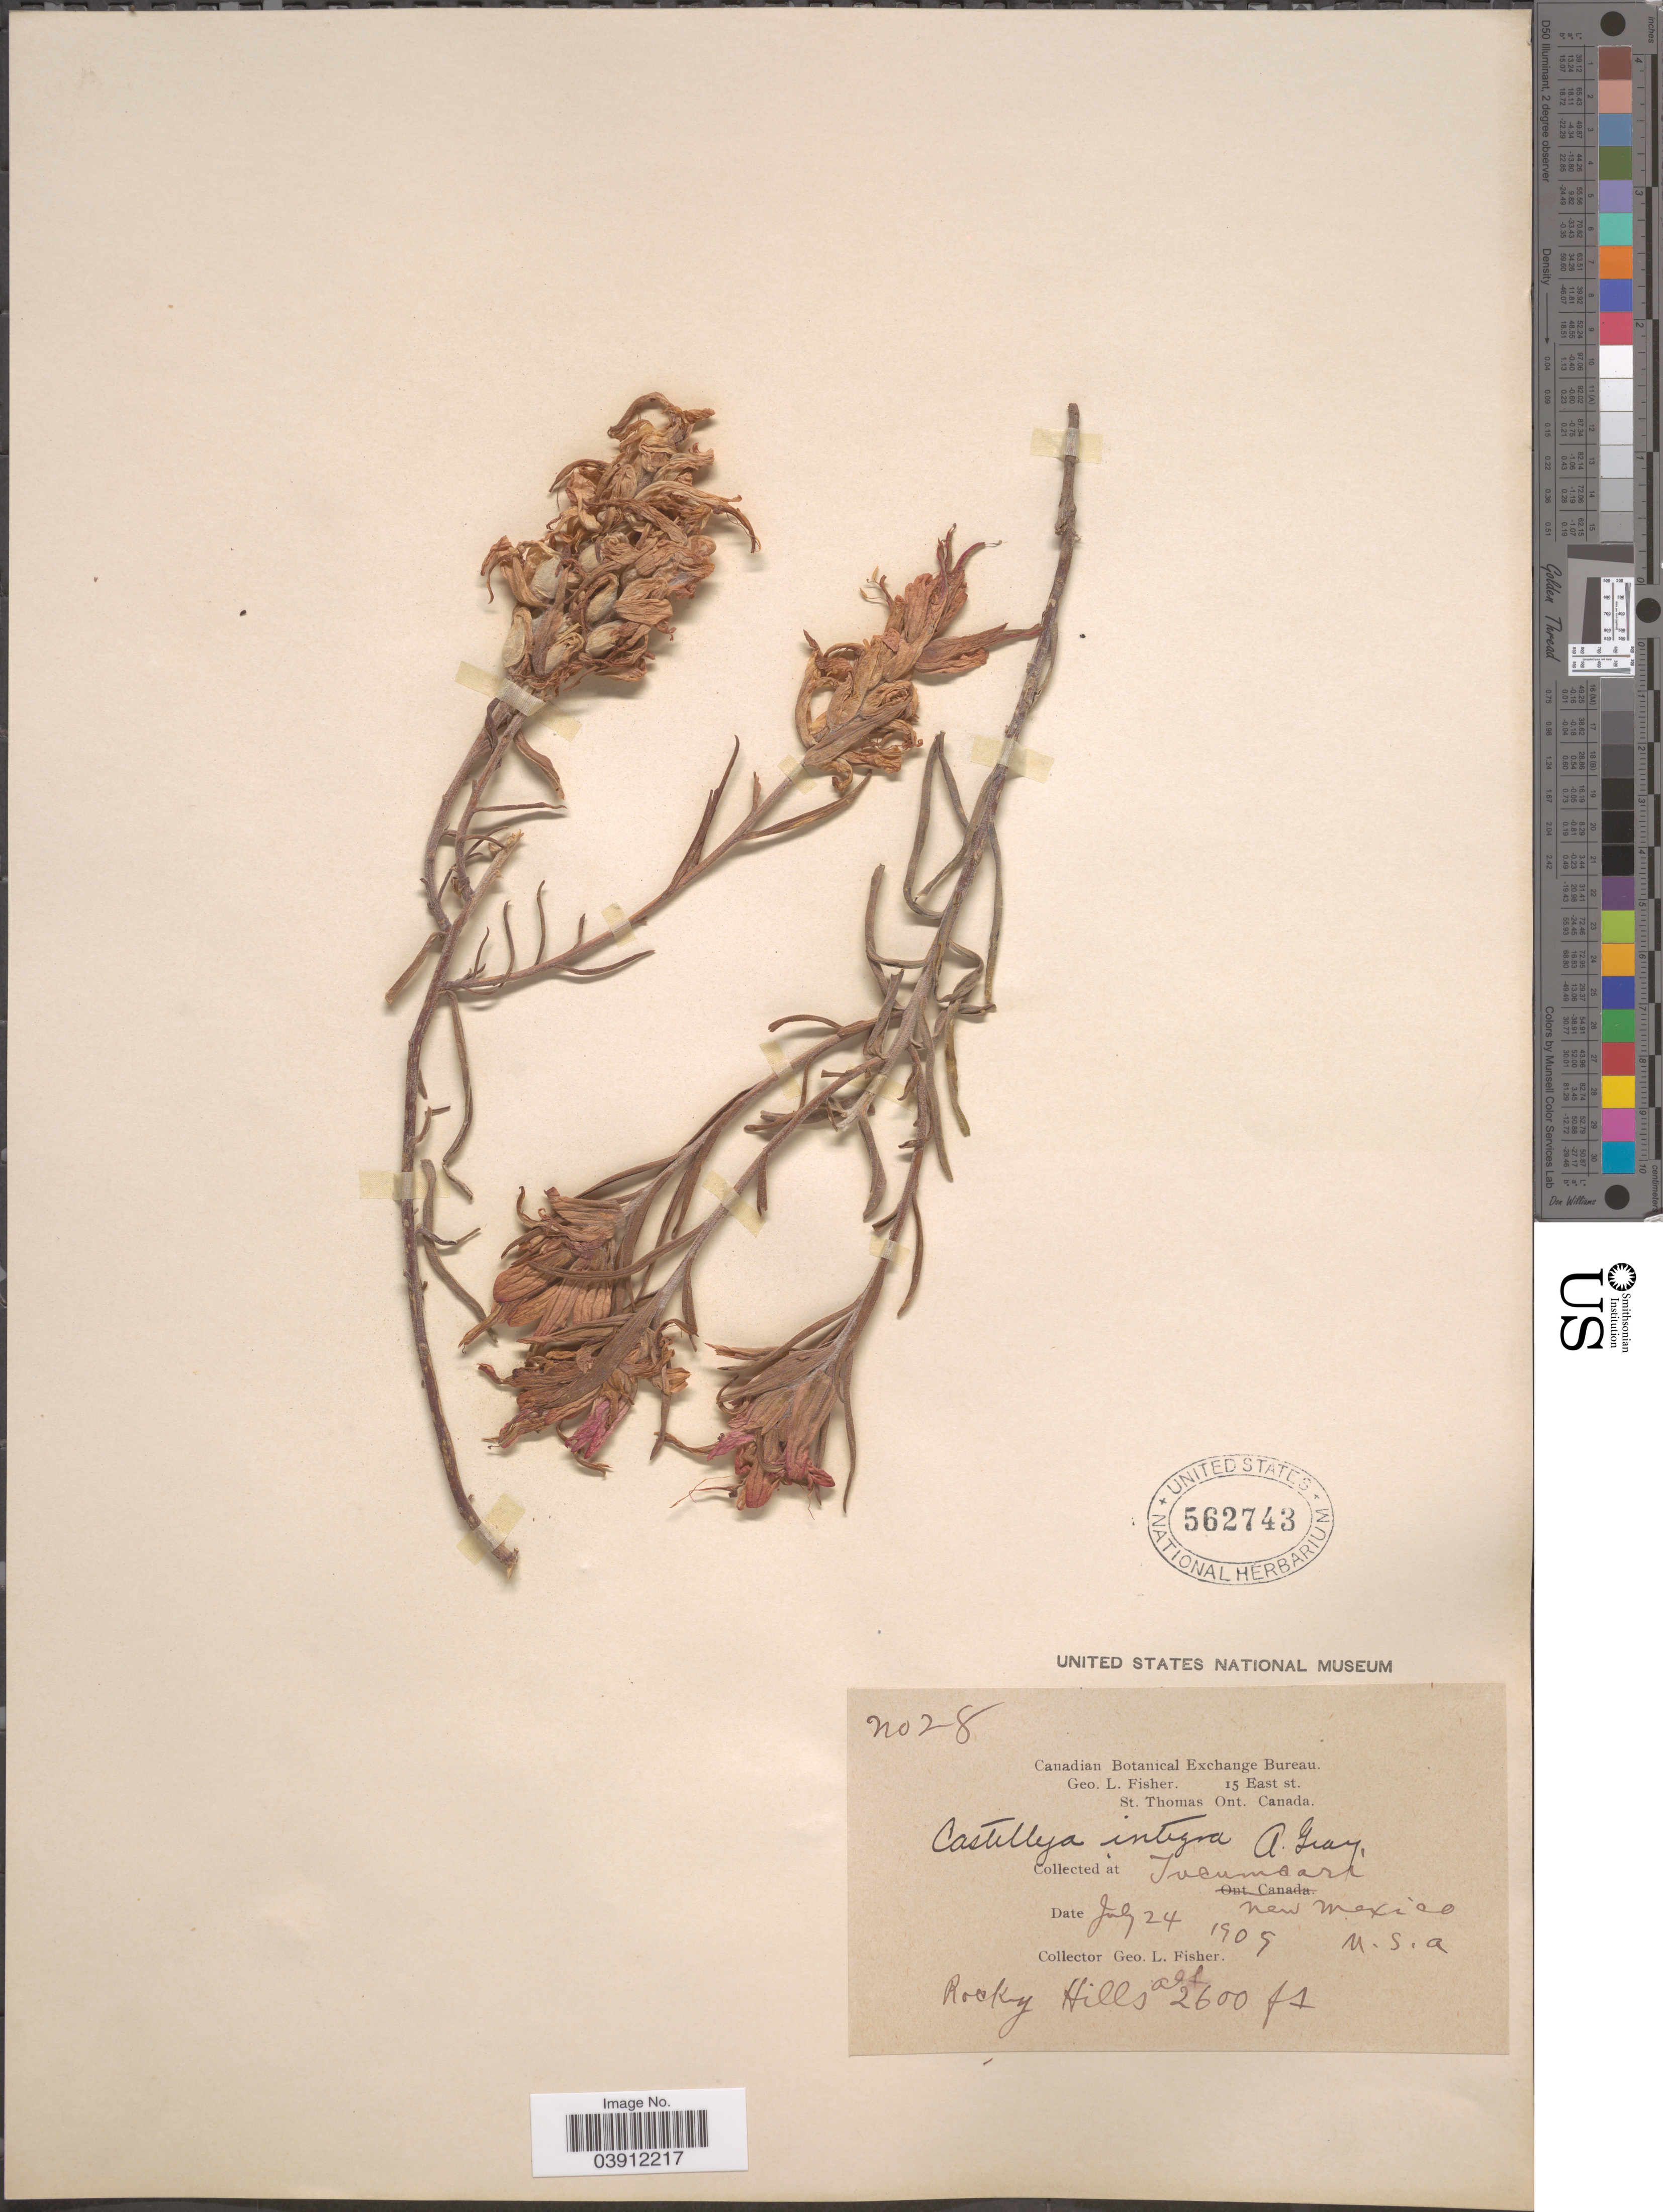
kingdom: Plantae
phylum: Tracheophyta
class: Magnoliopsida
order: Lamiales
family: Orobanchaceae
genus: Castilleja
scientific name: Castilleja integra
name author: A. Gray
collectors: G. L. Fisher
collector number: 28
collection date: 1909-07-24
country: United States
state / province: New Mexico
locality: Tucumcari. Rocky Hills.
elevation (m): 792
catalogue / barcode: US 562743